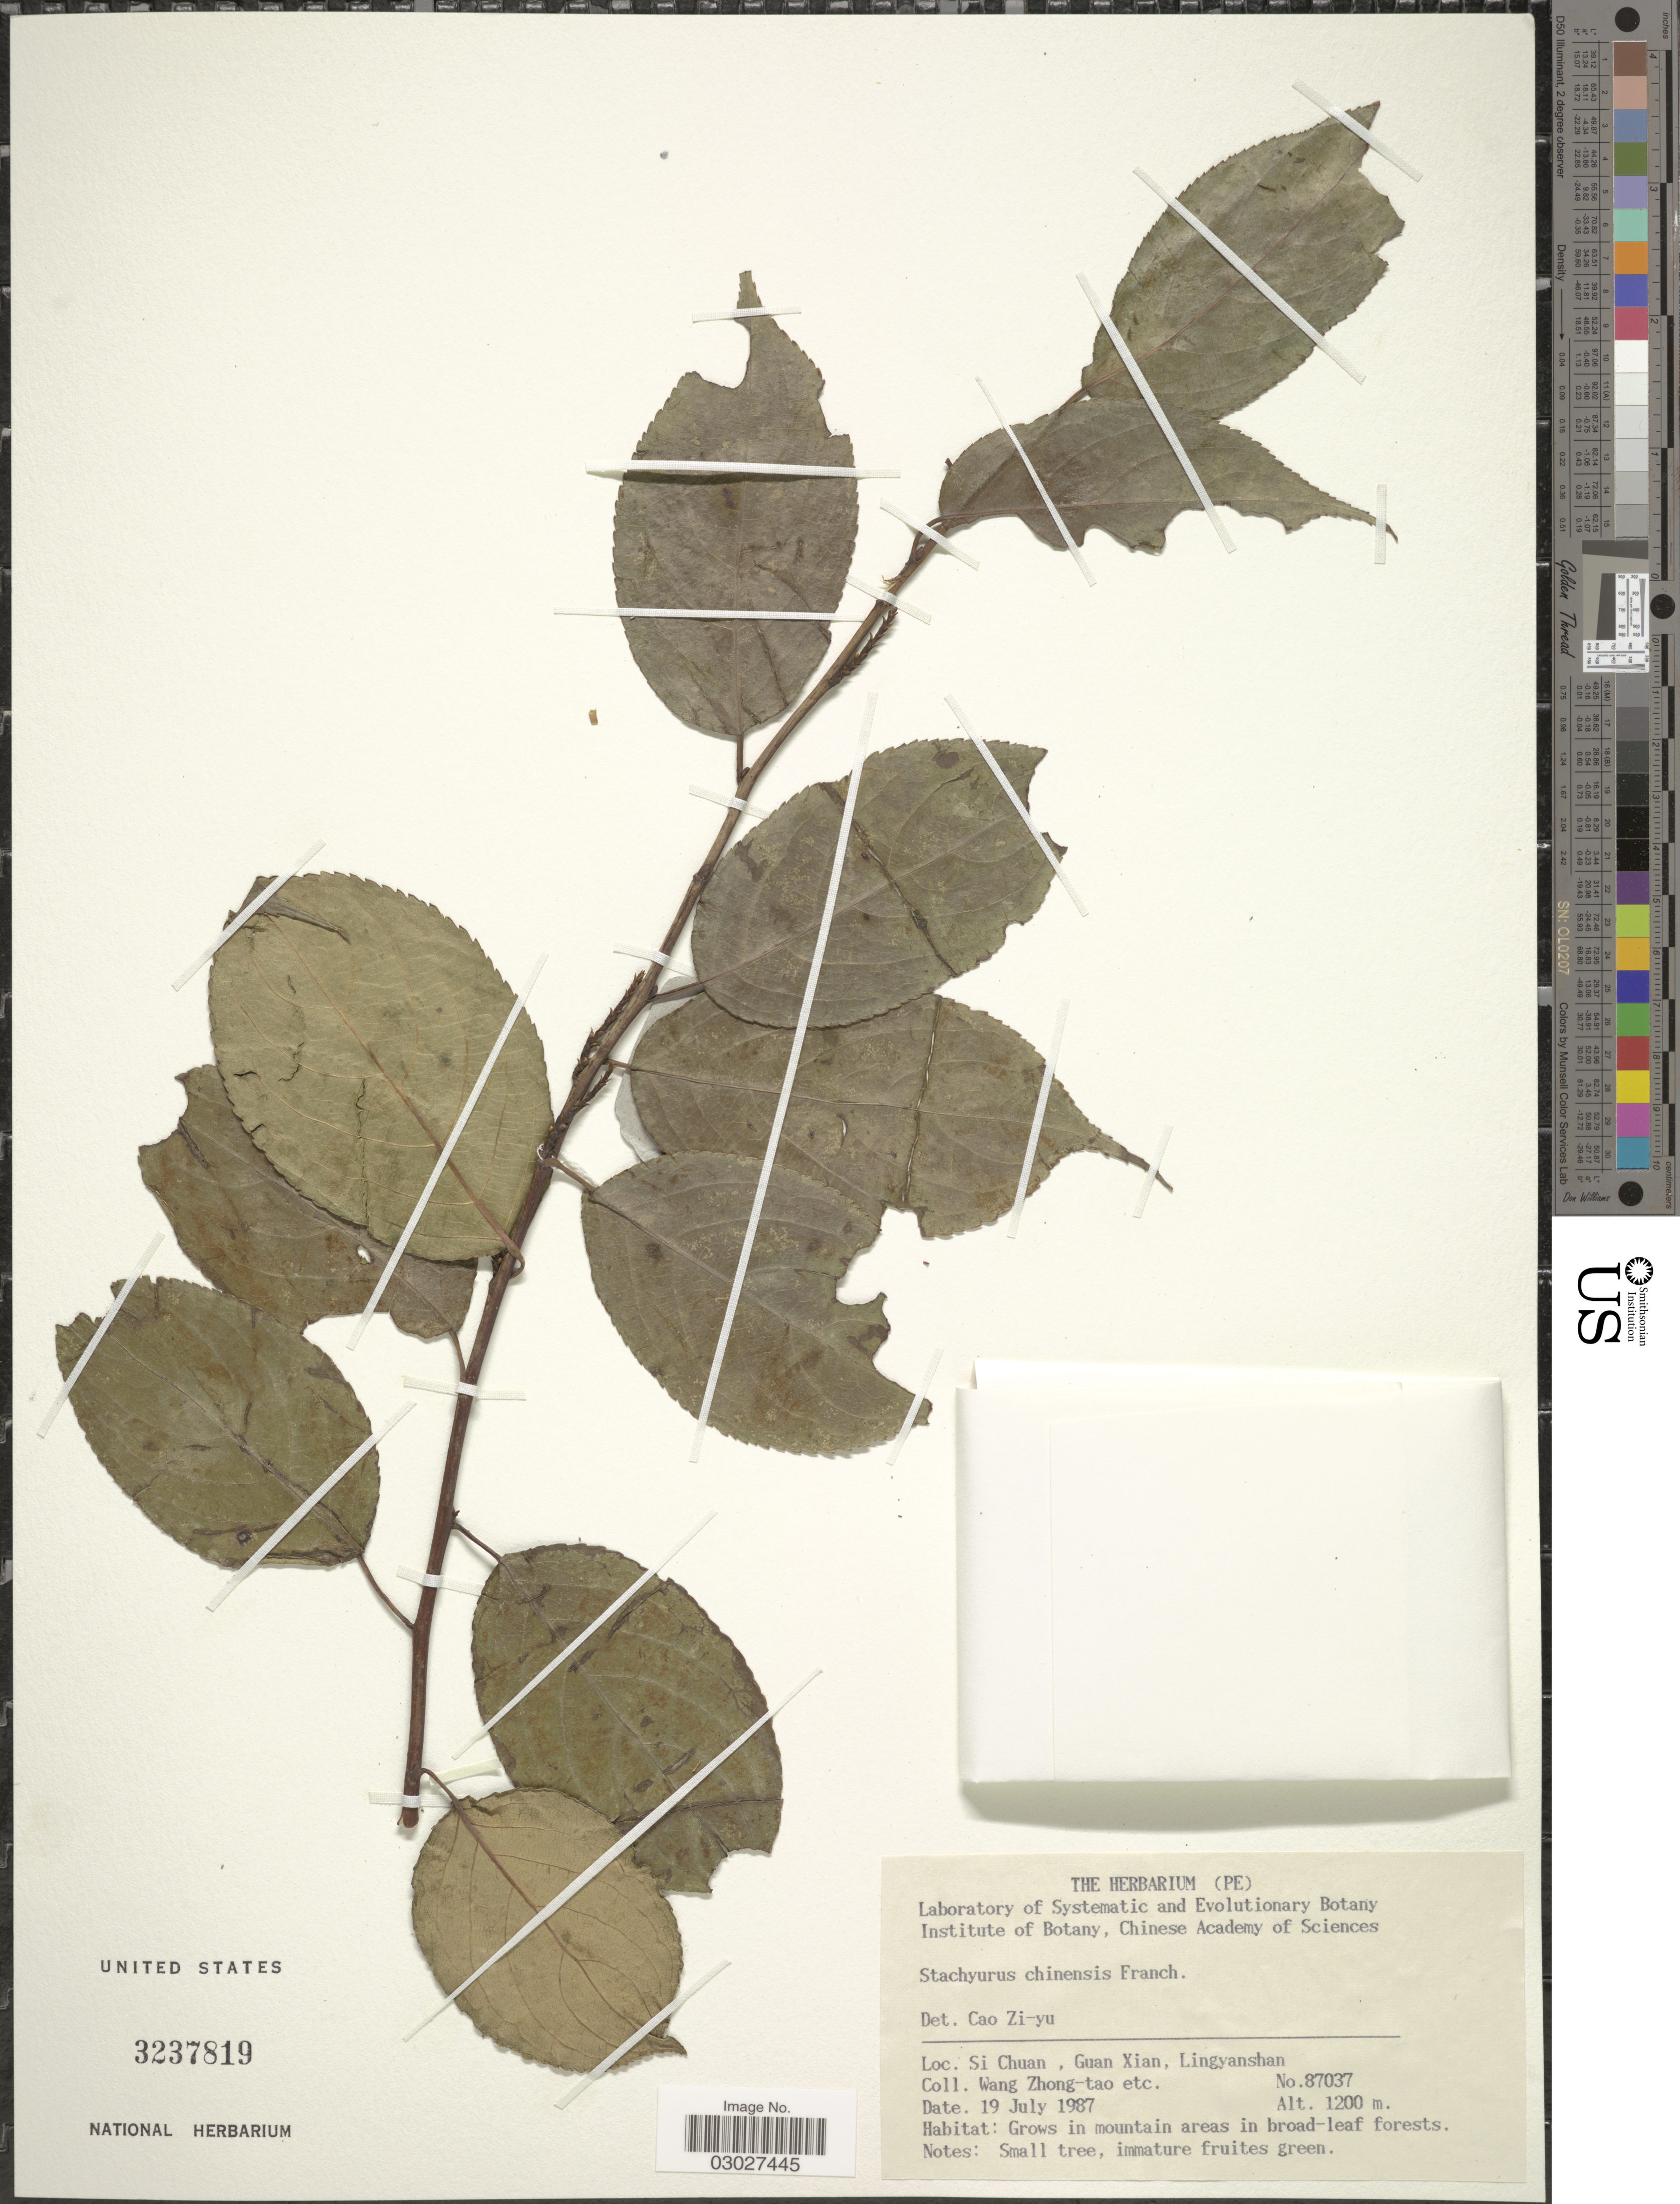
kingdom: Plantae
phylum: Tracheophyta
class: Magnoliopsida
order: Crossosomatales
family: Stachyuraceae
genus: Stachyurus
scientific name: Stachyurus chinensis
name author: Franch.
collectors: et al.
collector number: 87037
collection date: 1987-07-19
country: China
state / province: Sichuan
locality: Si Chuan, Guan Xian, Lingyanshan.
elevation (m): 1200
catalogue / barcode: US 3237819